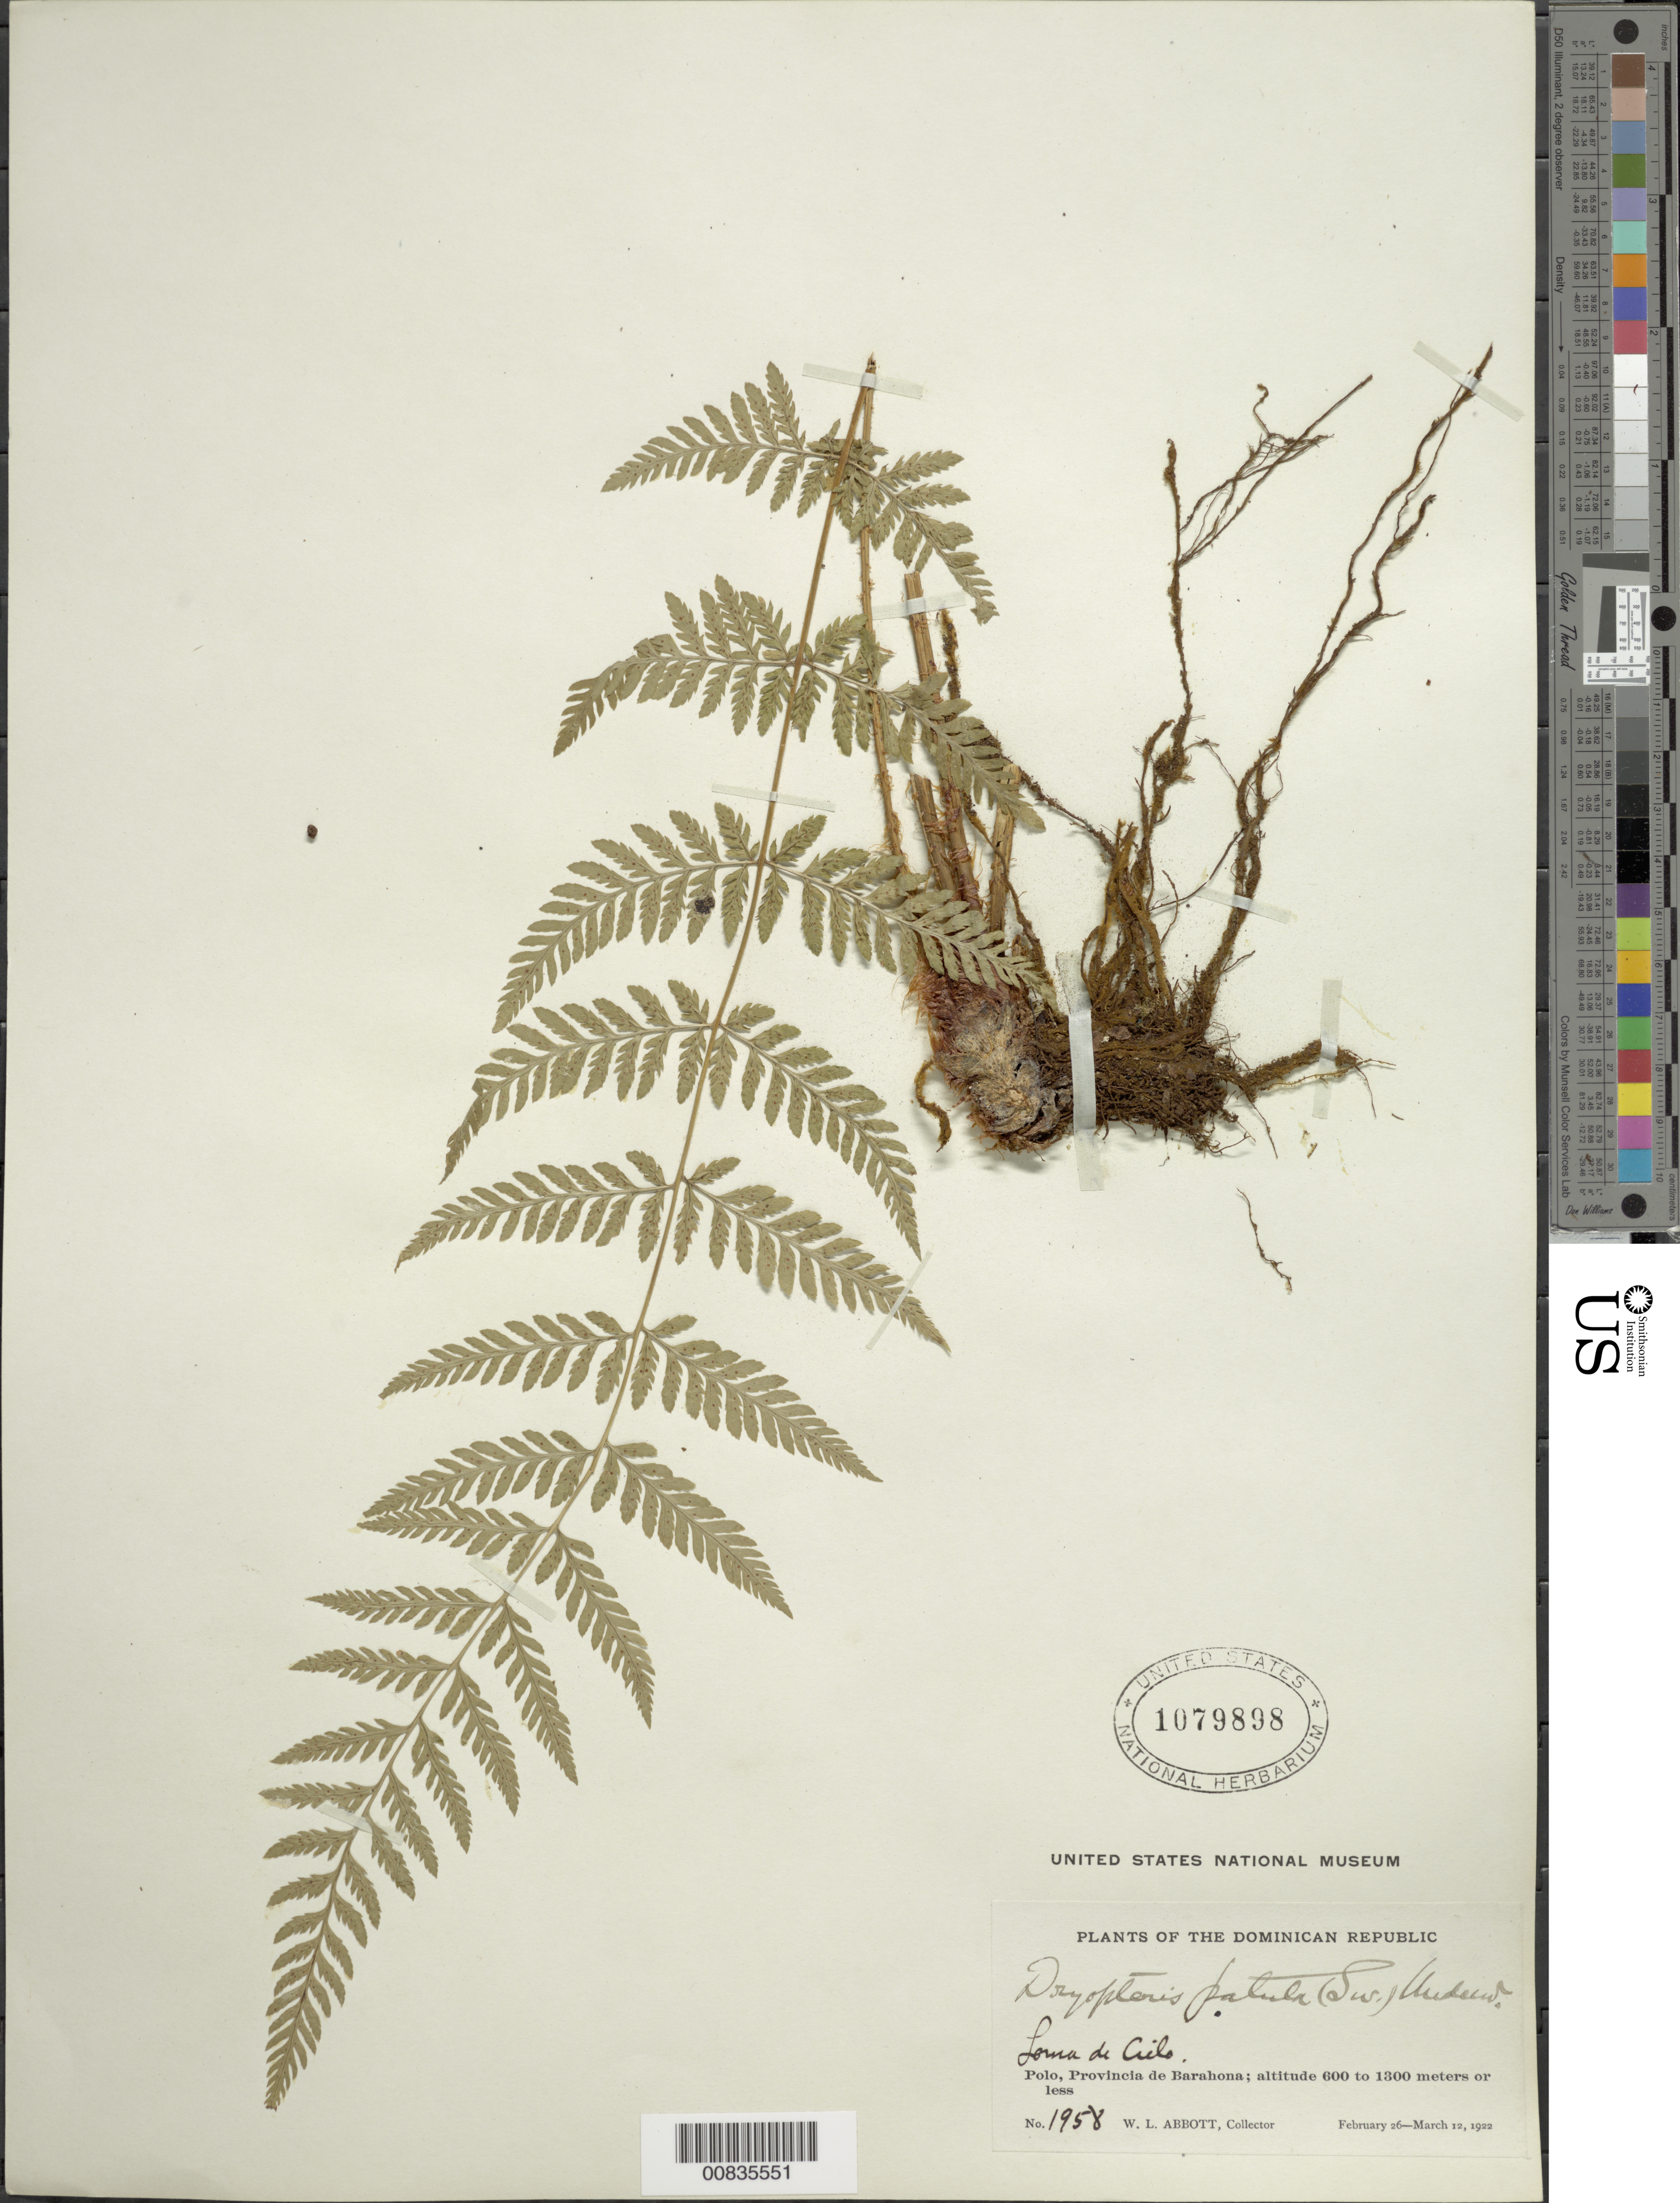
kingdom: Plantae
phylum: Tracheophyta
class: Polypodiopsida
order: Polypodiales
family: Dryopteridaceae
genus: Dryopteris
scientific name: Dryopteris patula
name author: (Sw.) Underw.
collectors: W. L. Abbott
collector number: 1958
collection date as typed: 26 Feb 1922 to 12 Mar 1922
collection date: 1922-02-26/1922-03-12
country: Dominican Republic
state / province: Barahona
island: Hispaniola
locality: Polo, Loma de Cielo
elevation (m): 600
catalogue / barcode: US 1079898